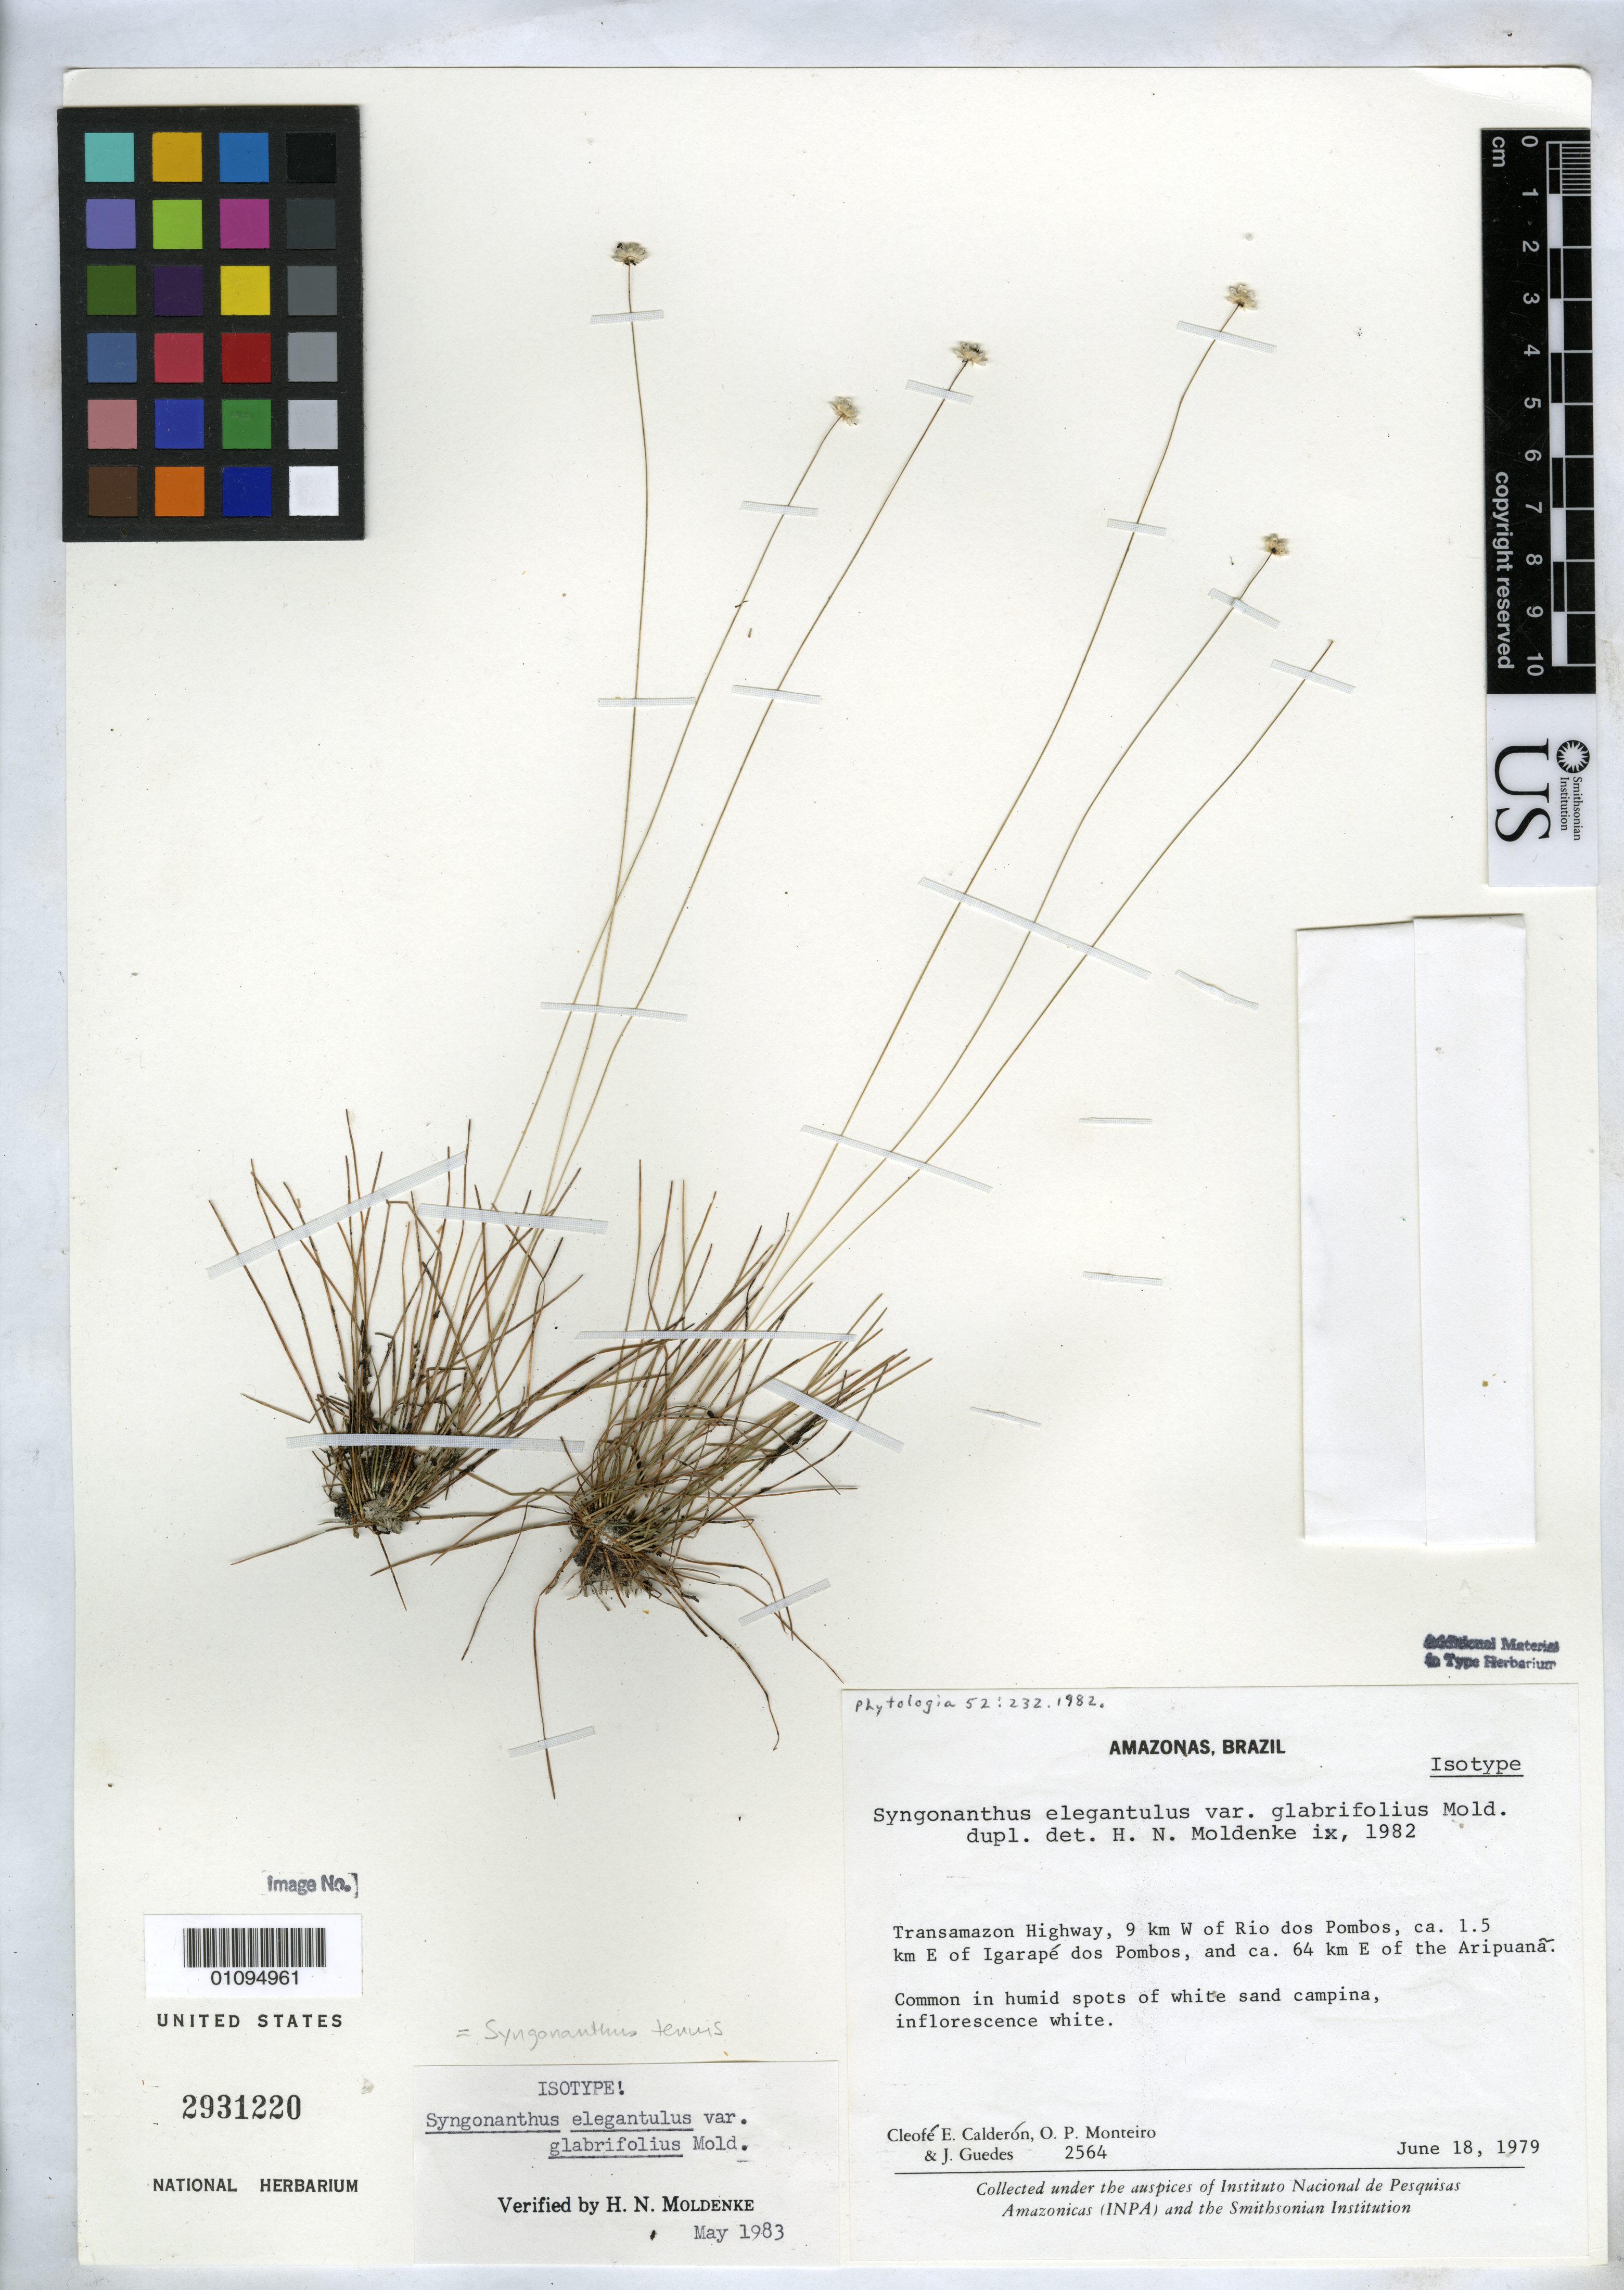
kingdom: Plantae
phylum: Tracheophyta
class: Liliopsida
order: Poales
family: Eriocaulaceae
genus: Syngonanthus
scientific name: Syngonanthus elegantulus var. glabrifolius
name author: Moldenke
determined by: Moldenke, H. N.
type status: Isotype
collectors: C. E. Calderón, O. P. Monteiro & J. Guedes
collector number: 2564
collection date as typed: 18 Jun 1979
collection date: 1979-06-18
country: Brazil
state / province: Amazonas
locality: State of Amazonas, Transamazon highway, 9 km W of Rio dos Pombos, ca. 1.5 km E of Igarapé dos Pombos, and ca. 64 km E of Aripuana.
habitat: Common in humid spots of white sand campina.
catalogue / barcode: US 2931220